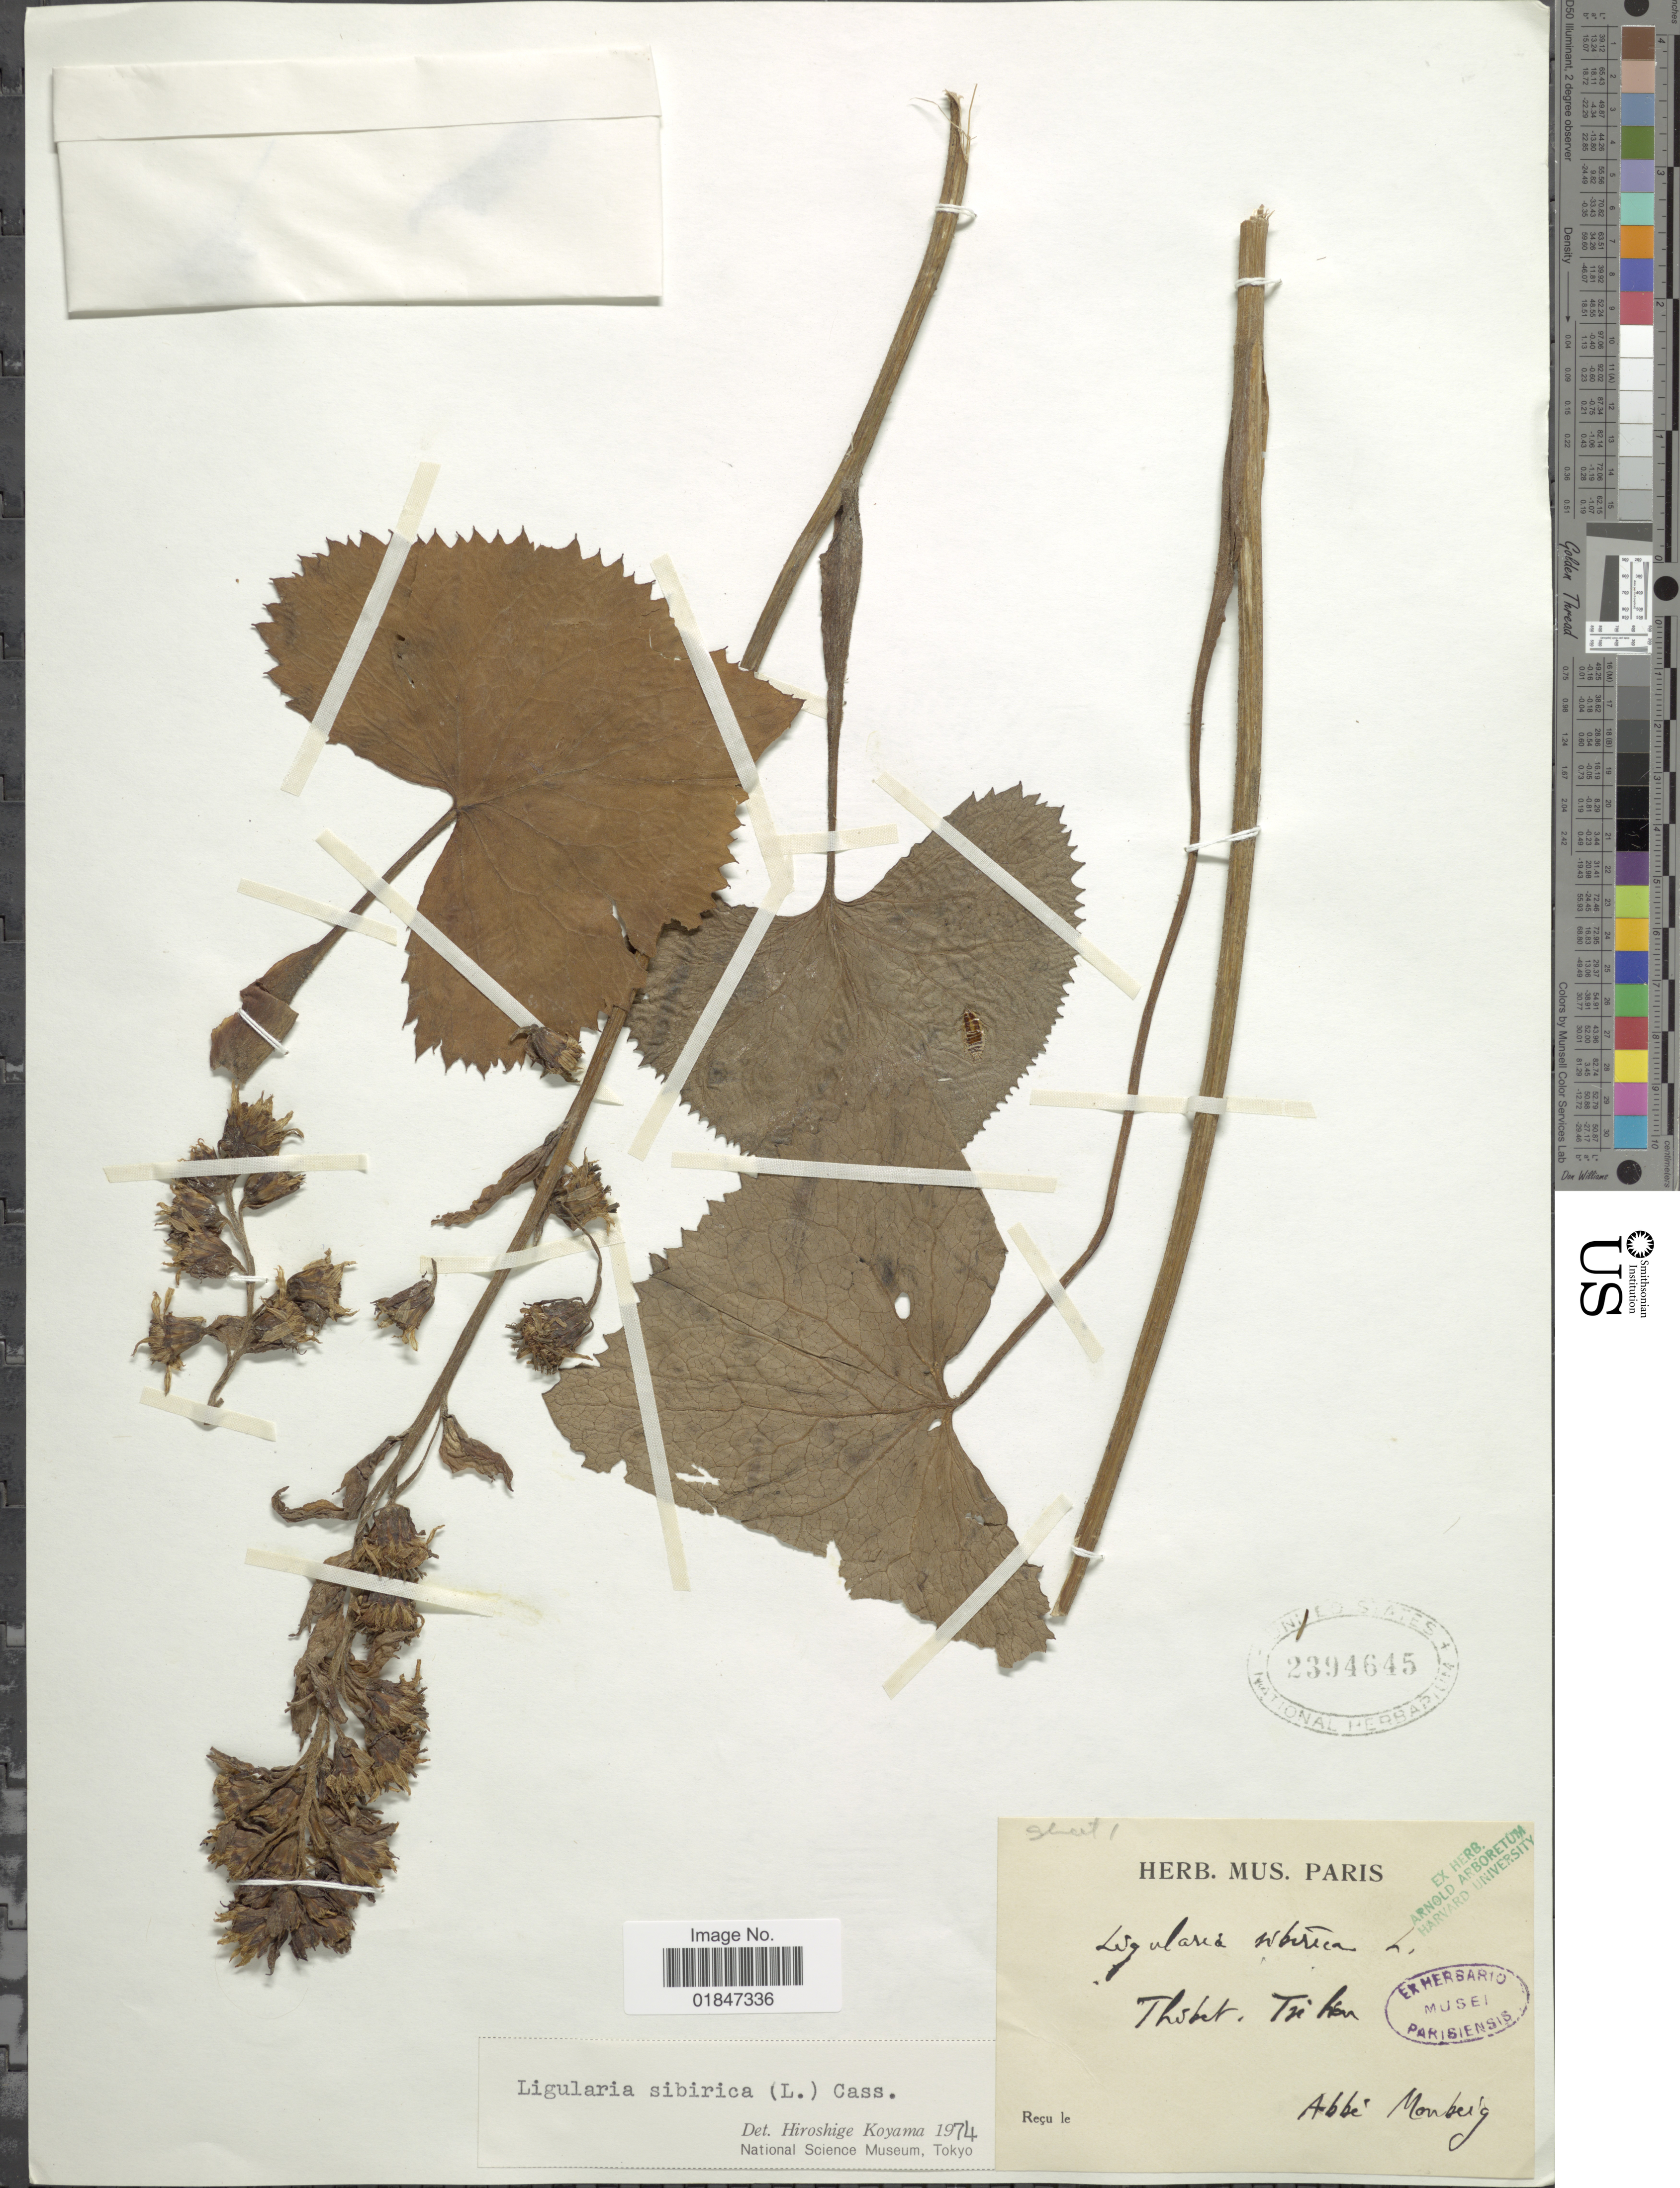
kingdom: Plantae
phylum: Tracheophyta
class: Magnoliopsida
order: Asterales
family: Asteraceae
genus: Ligularia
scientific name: Ligularia sibirica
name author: (L.) Cass.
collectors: A. Monbeig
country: China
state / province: Xizang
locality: Thibet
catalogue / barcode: US 2394645